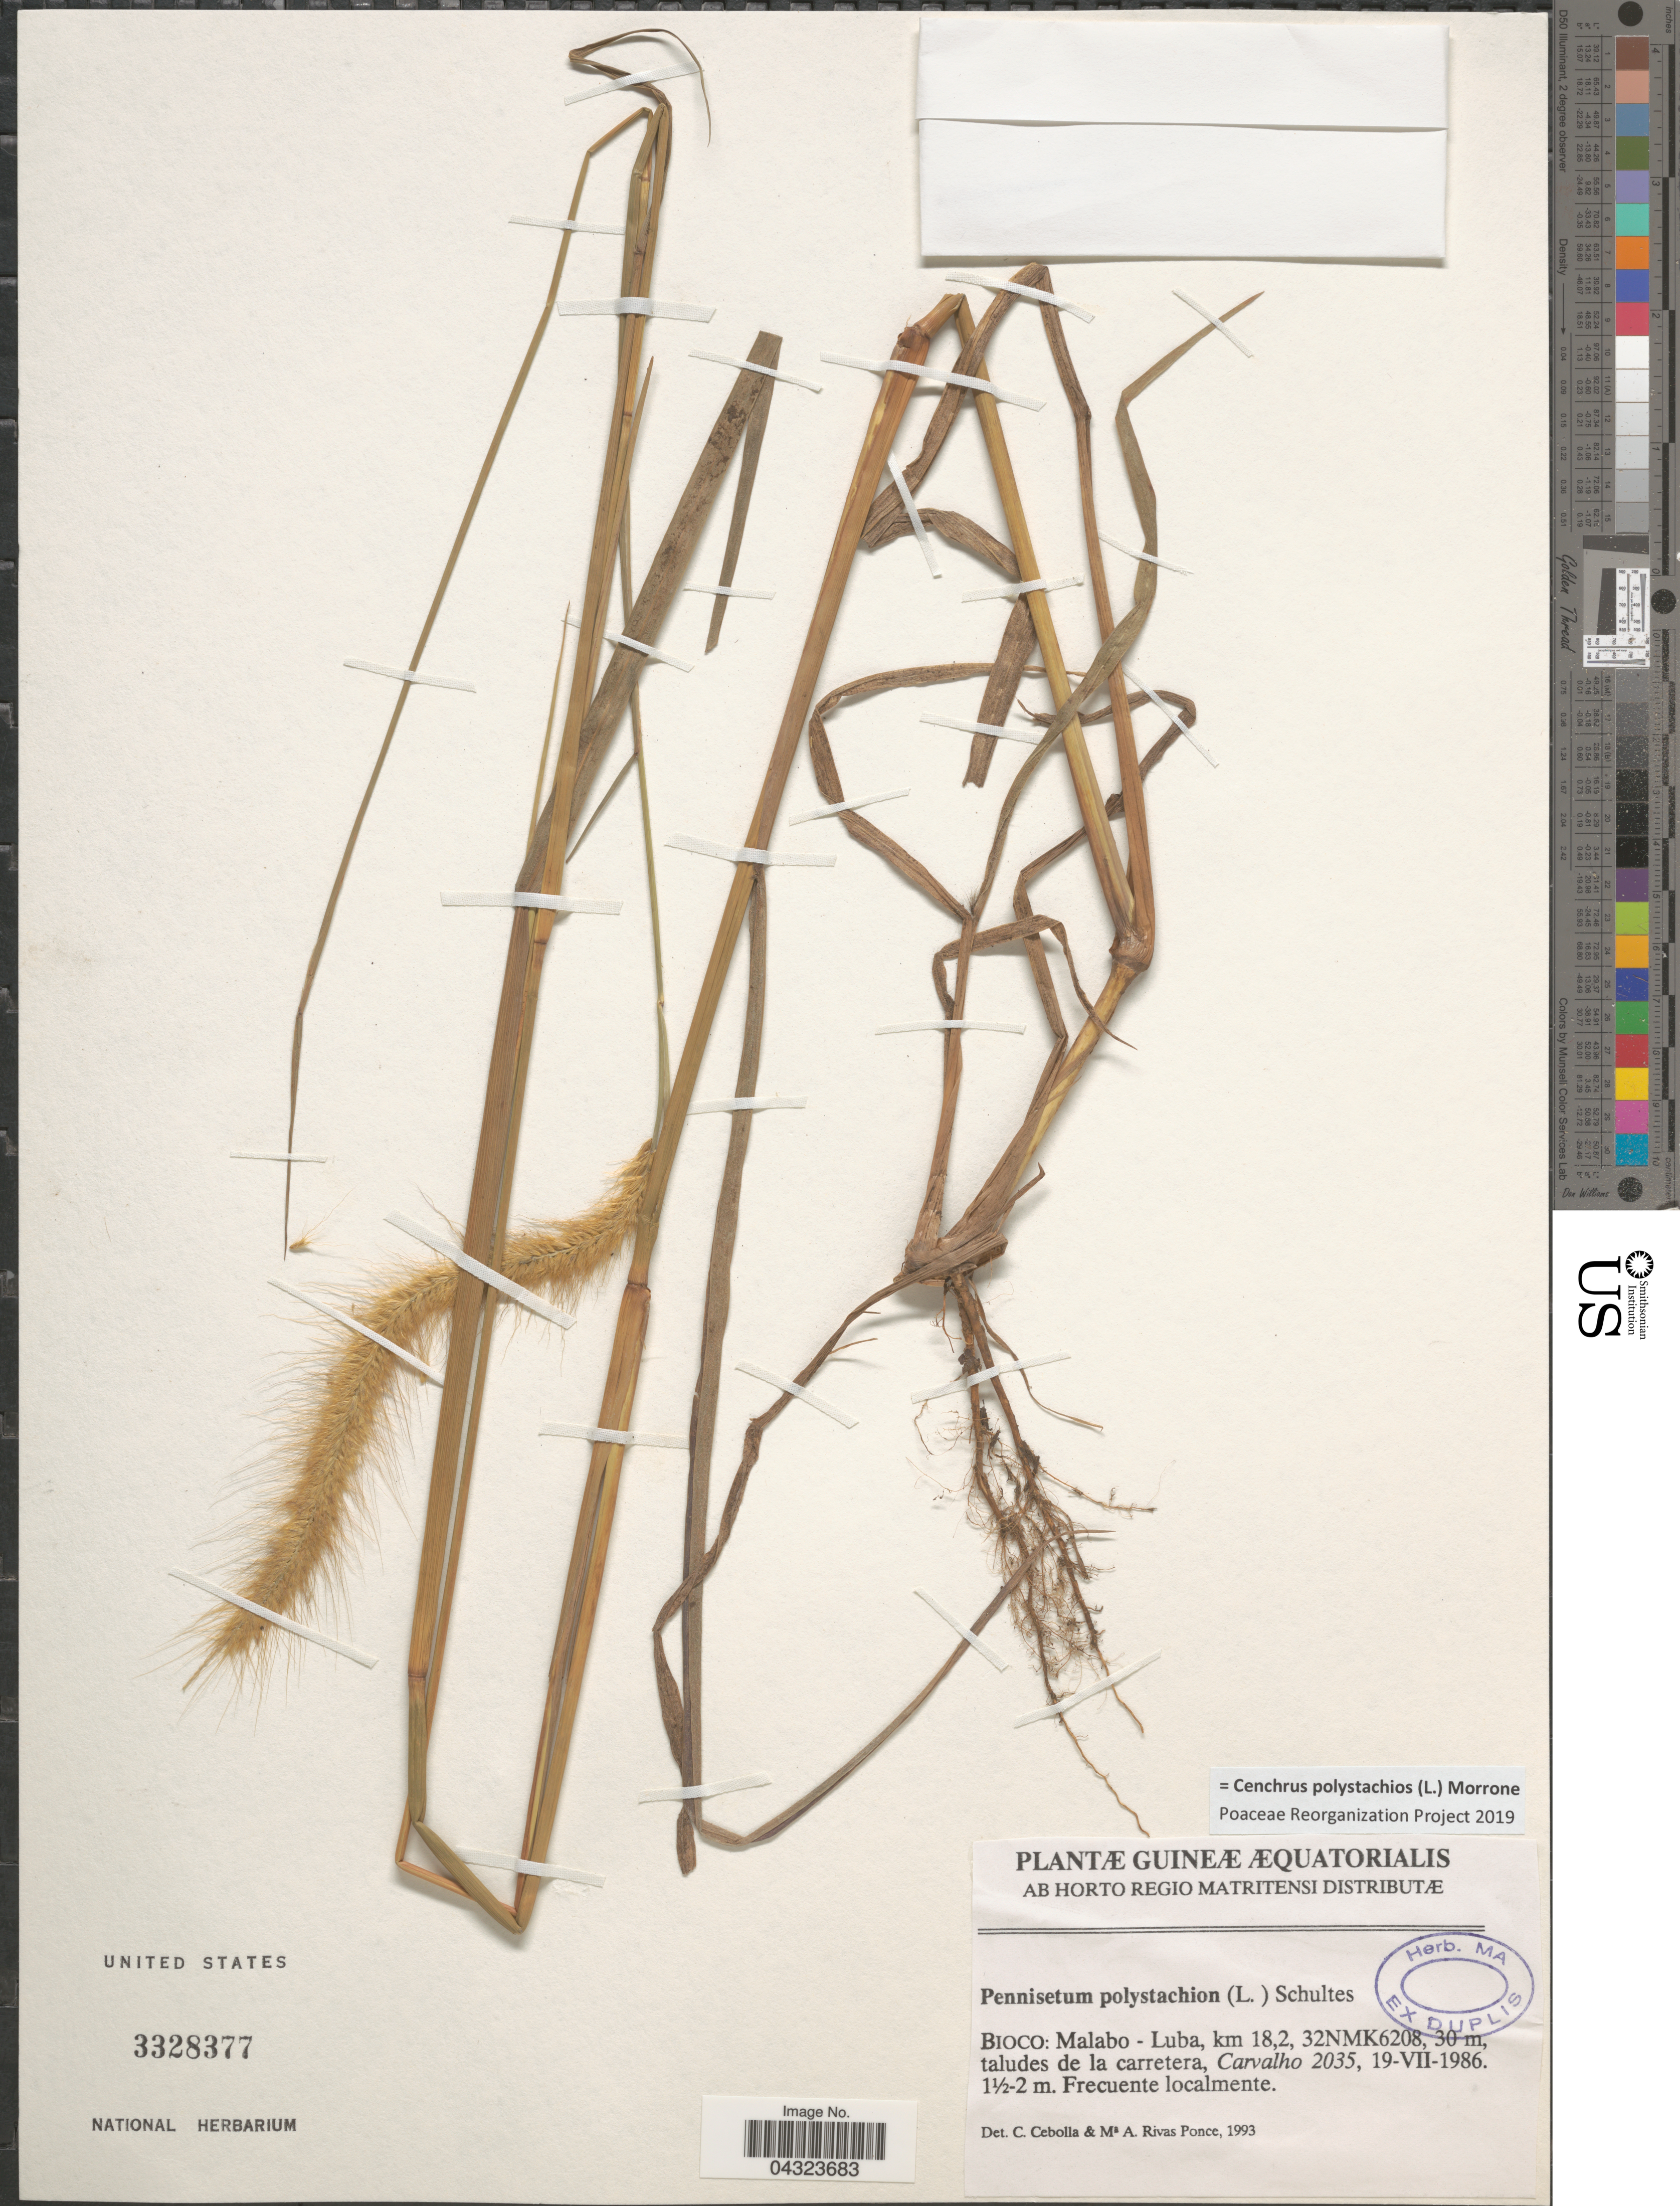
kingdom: Plantae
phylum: Tracheophyta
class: Liliopsida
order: Poales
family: Poaceae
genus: Cenchrus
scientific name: Cenchrus polystachios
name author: (L.) Morrone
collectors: Carvalho, --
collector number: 2035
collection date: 1986-07-19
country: Equatorial Guinea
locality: Guineæ Æquatorialis. Bioco: Malabo - Luba, km 18,2, 32NMK6208.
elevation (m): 30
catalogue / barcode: US 3328377